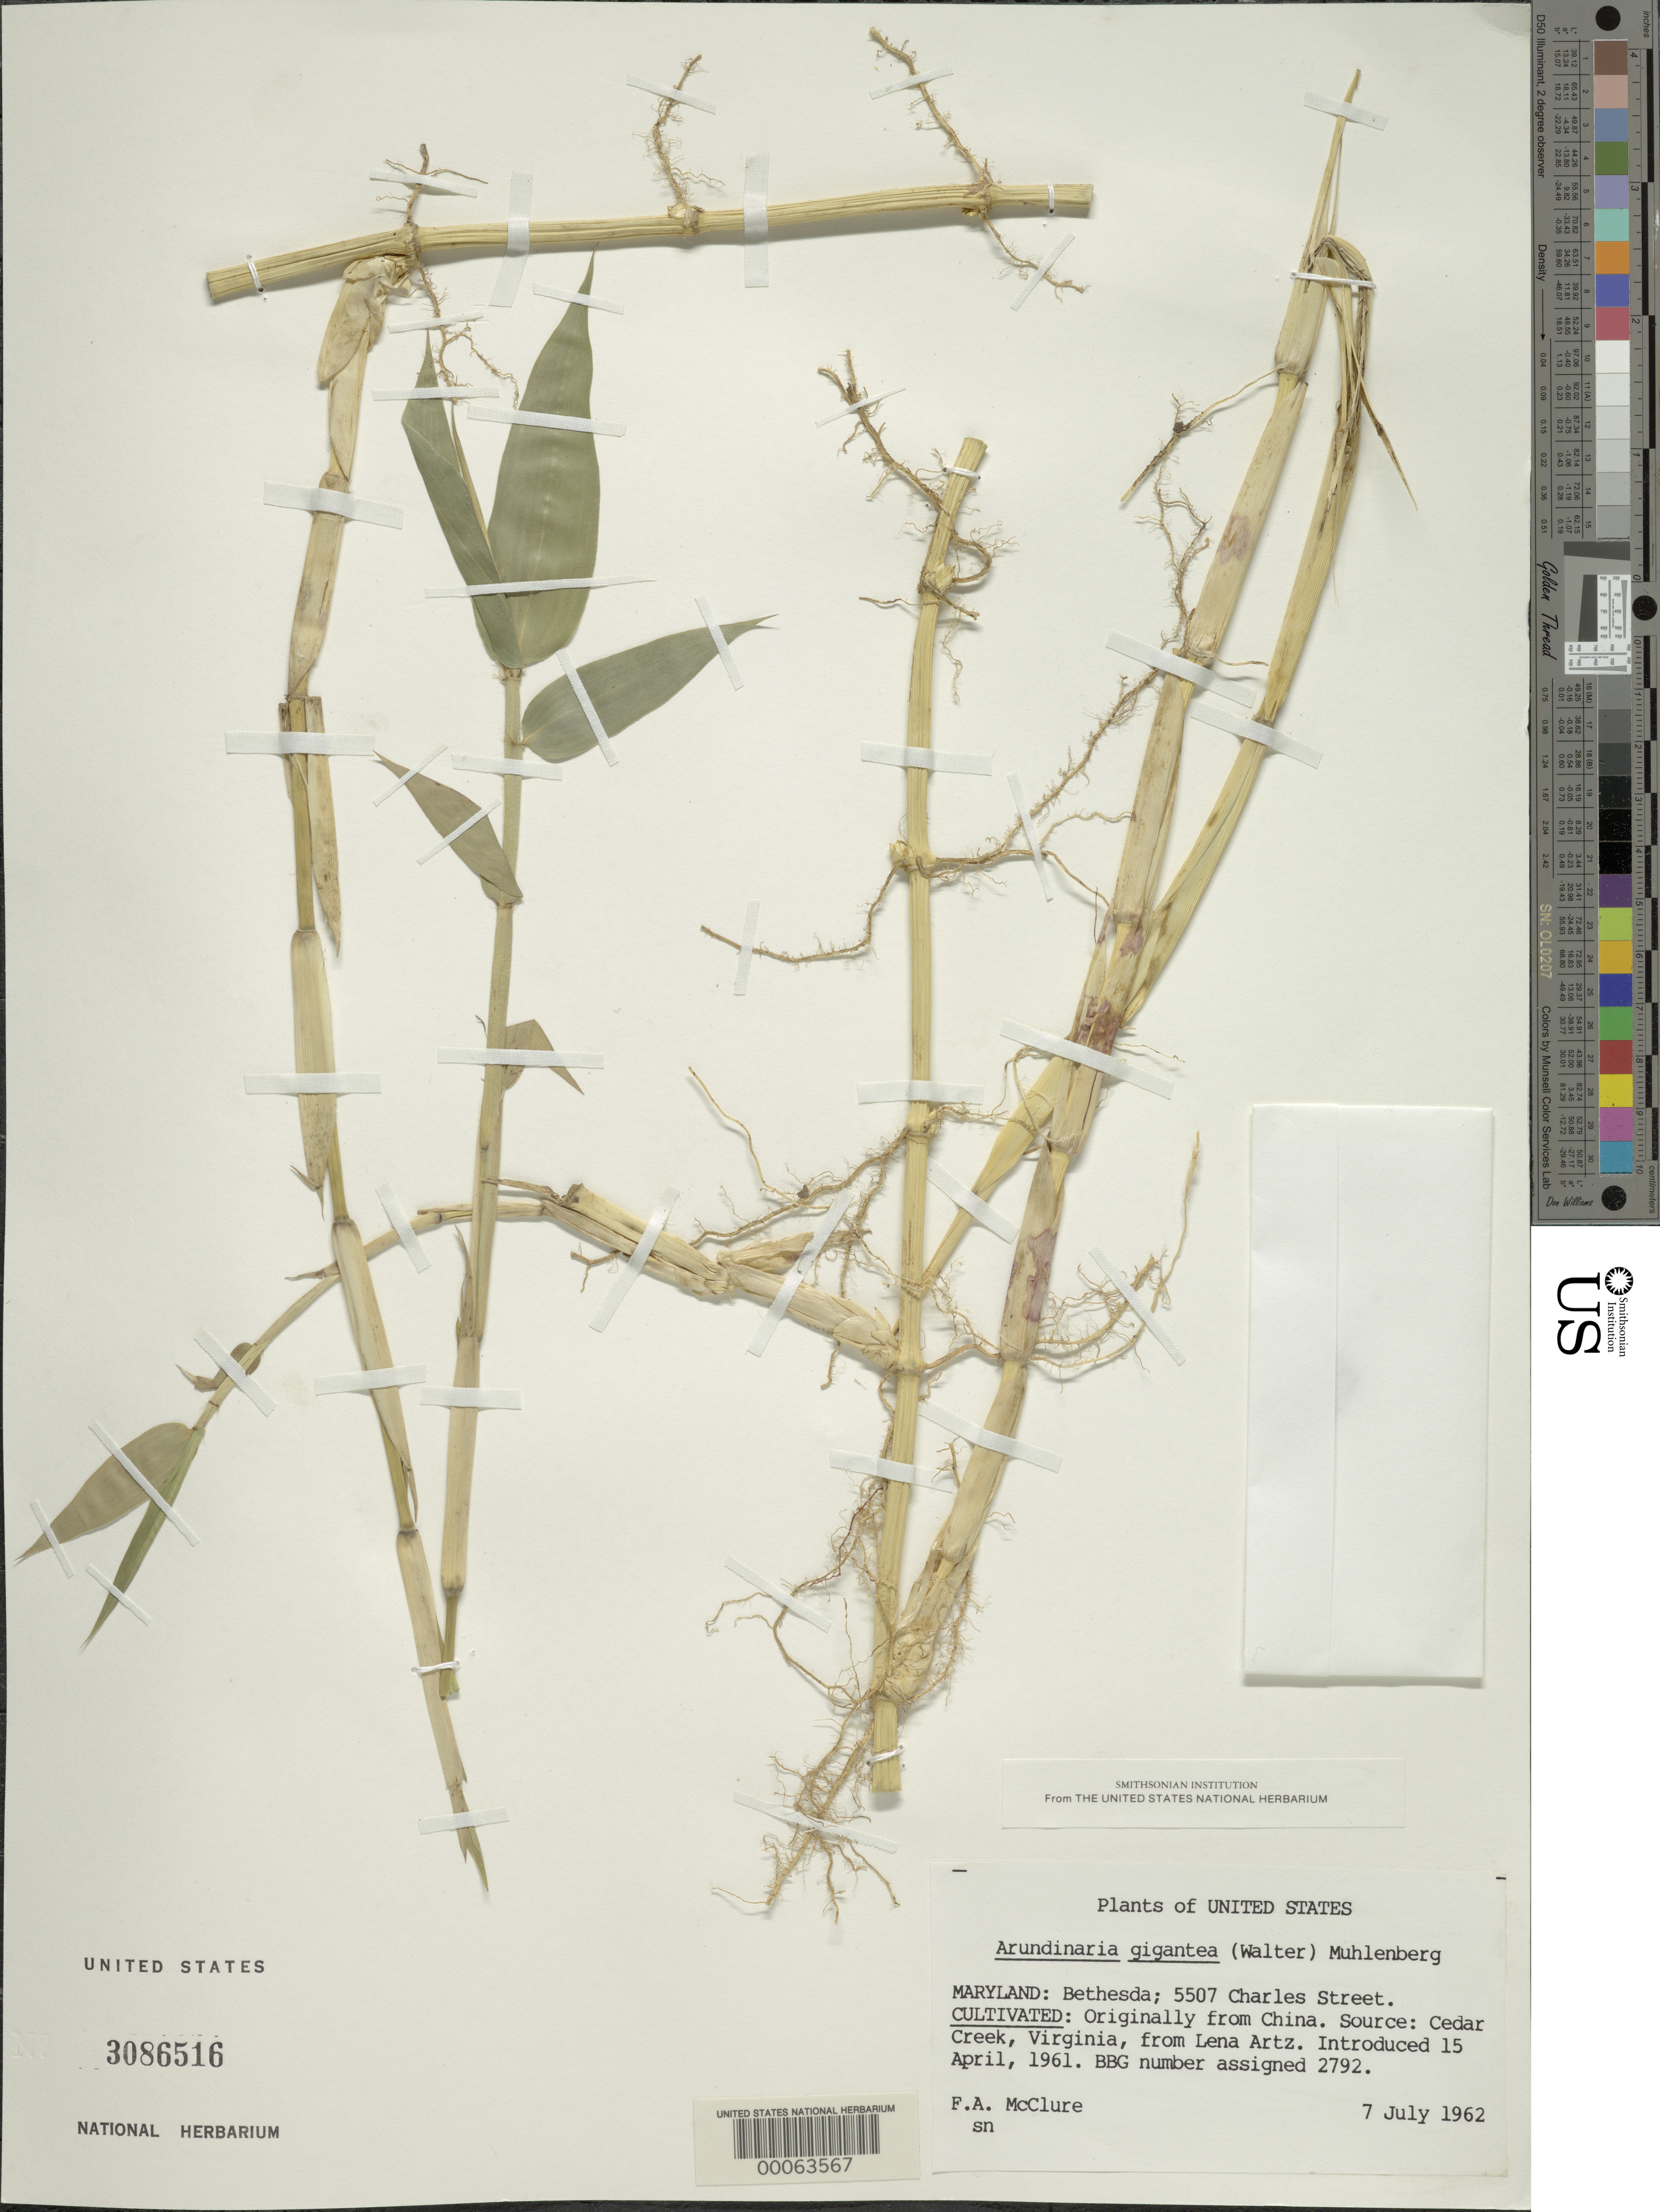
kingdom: Plantae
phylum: Tracheophyta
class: Liliopsida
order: Poales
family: Poaceae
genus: Arundinaria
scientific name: Arundinaria gigantea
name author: (Walter) Muhl.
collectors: F. A. McClure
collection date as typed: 07 Jul 1962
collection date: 1962-07-07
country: United States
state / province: Maryland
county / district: Montgomery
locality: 5507 Charles Street, Bethesda (McClure's garden)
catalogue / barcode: US 3086516